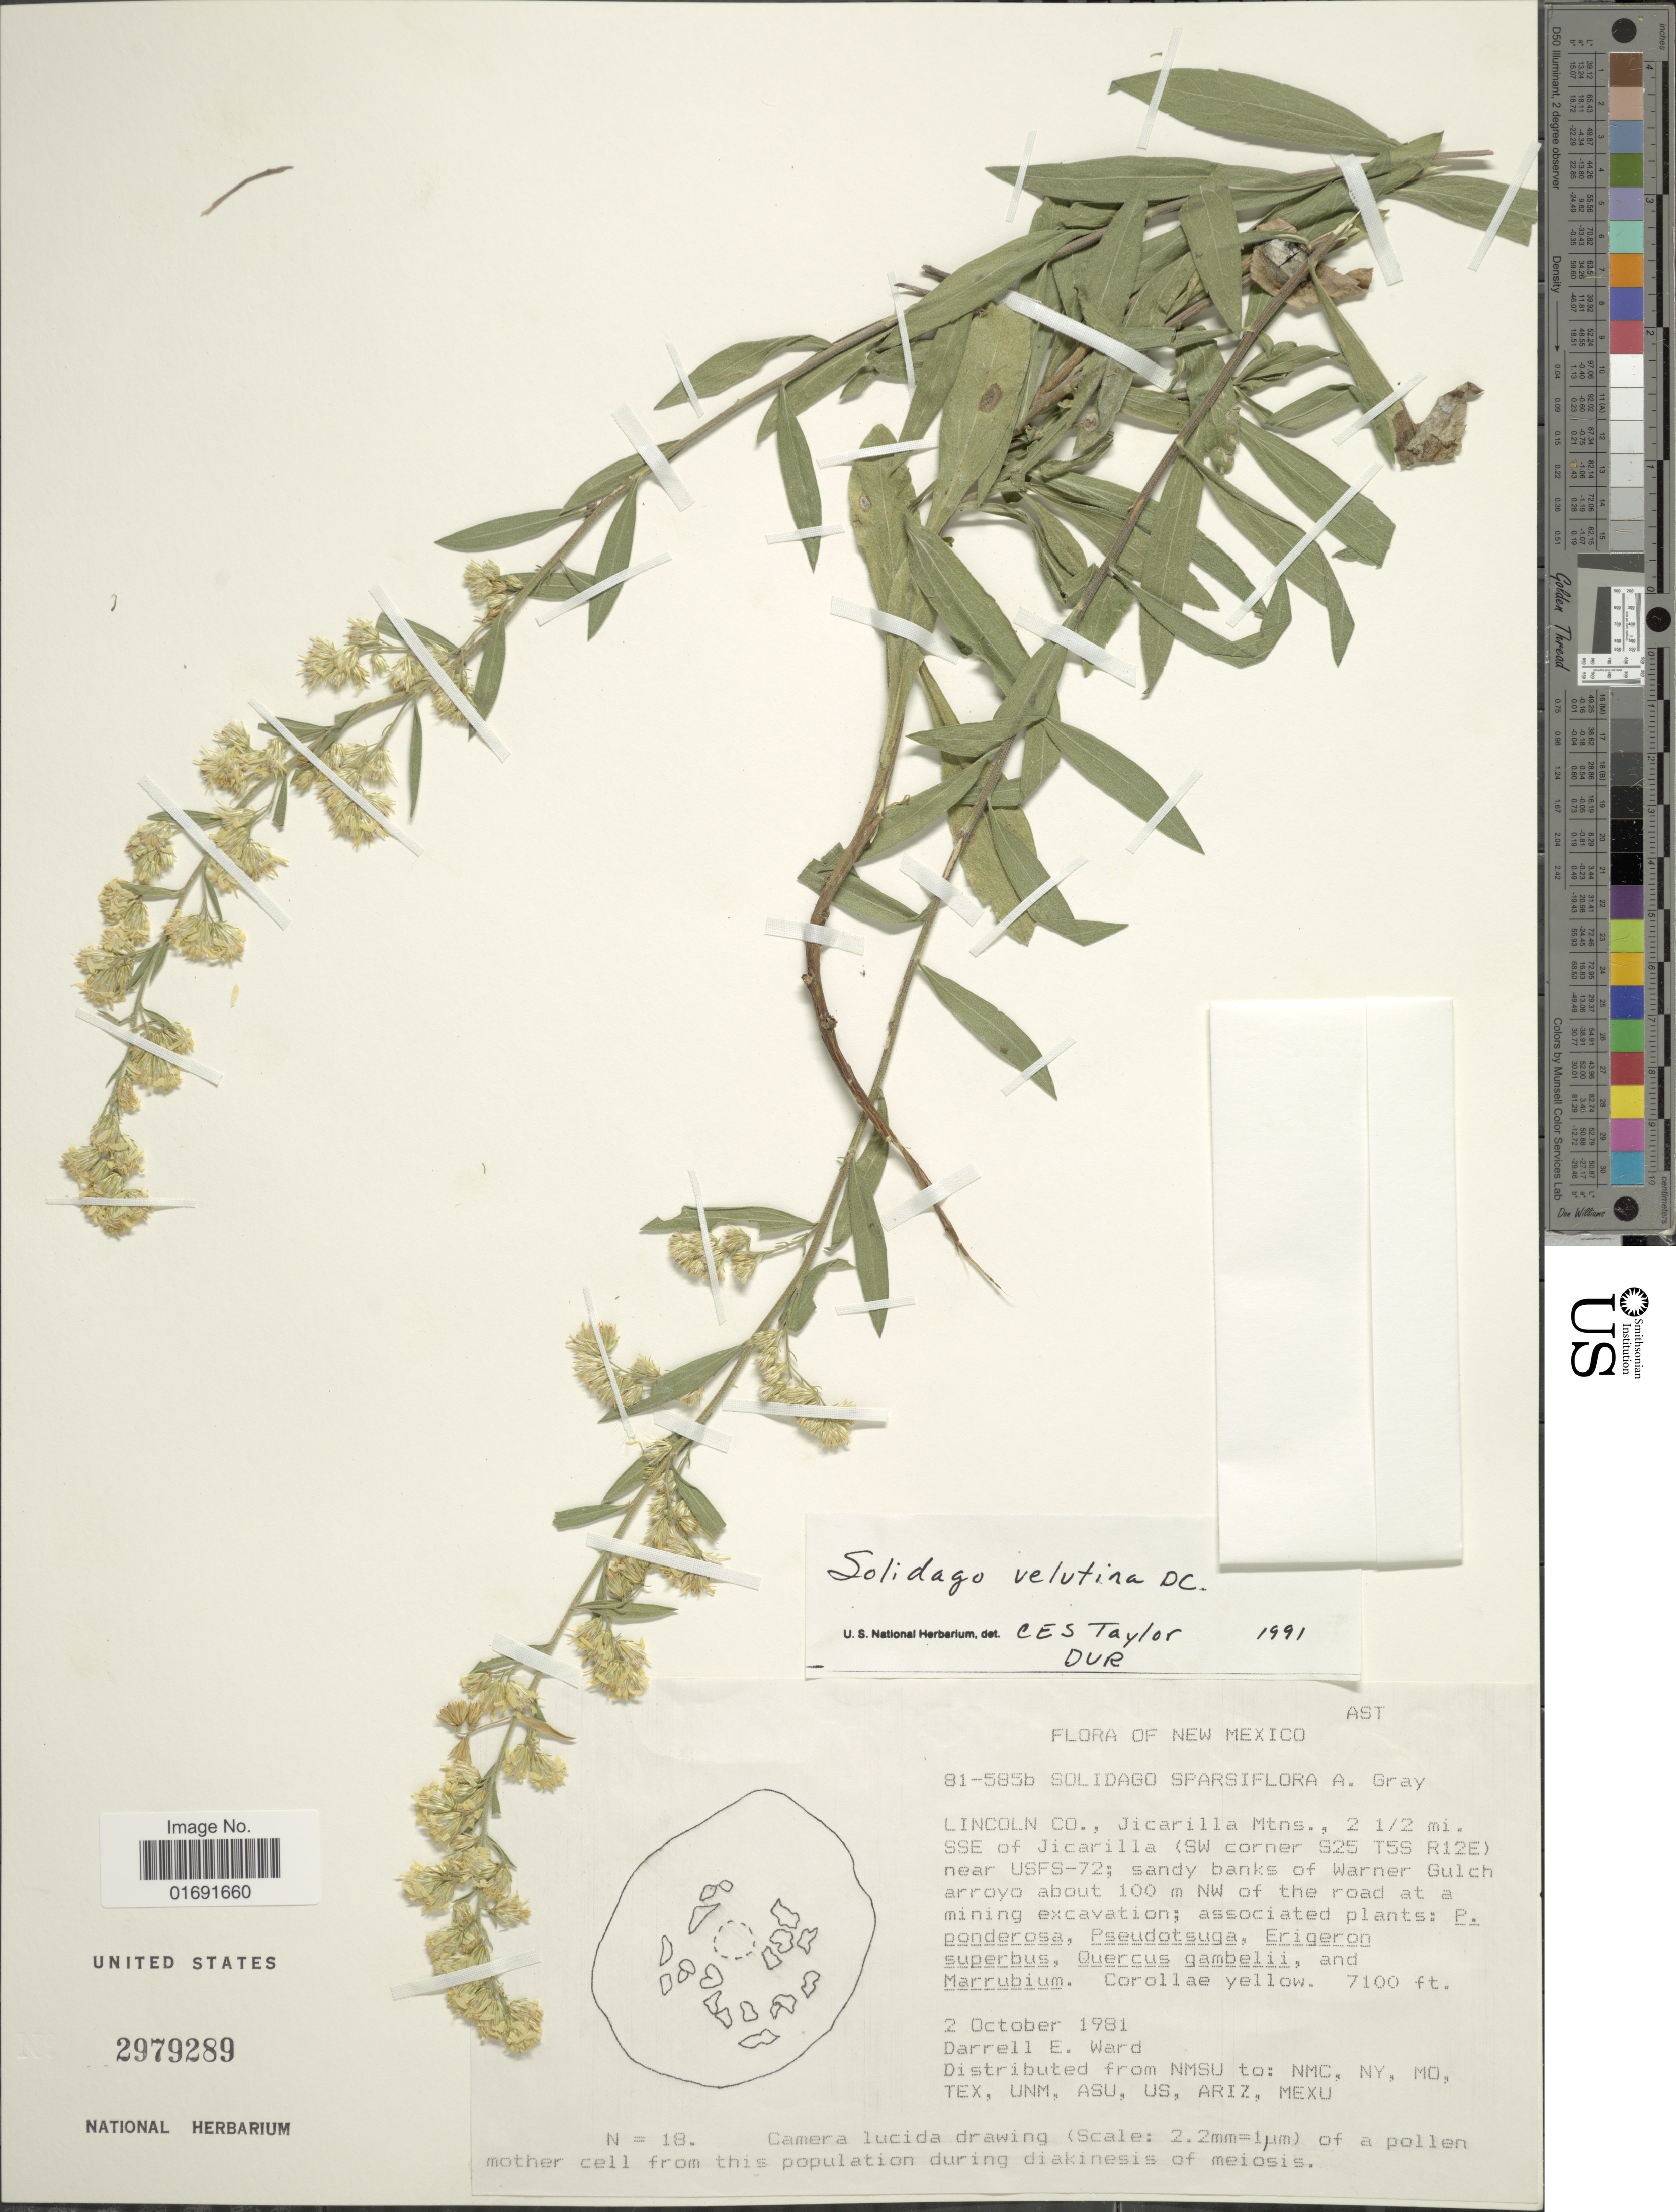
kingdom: Plantae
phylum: Tracheophyta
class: Magnoliopsida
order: Asterales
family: Asteraceae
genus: Solidago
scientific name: Solidago velutina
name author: DC.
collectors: D. Ward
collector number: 81-858b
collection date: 1981-10-02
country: United States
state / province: New Mexico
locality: Lincoln Co., Jicarilla Mtns., 2 1/2 mi. SSE of Jicarilla (Sw corner S25 T5S R12E) near USFS-72, sandy banks of Warner Gulch arroyo about 100 m NW of the road at a mining excavation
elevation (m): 2164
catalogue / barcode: US 2979289